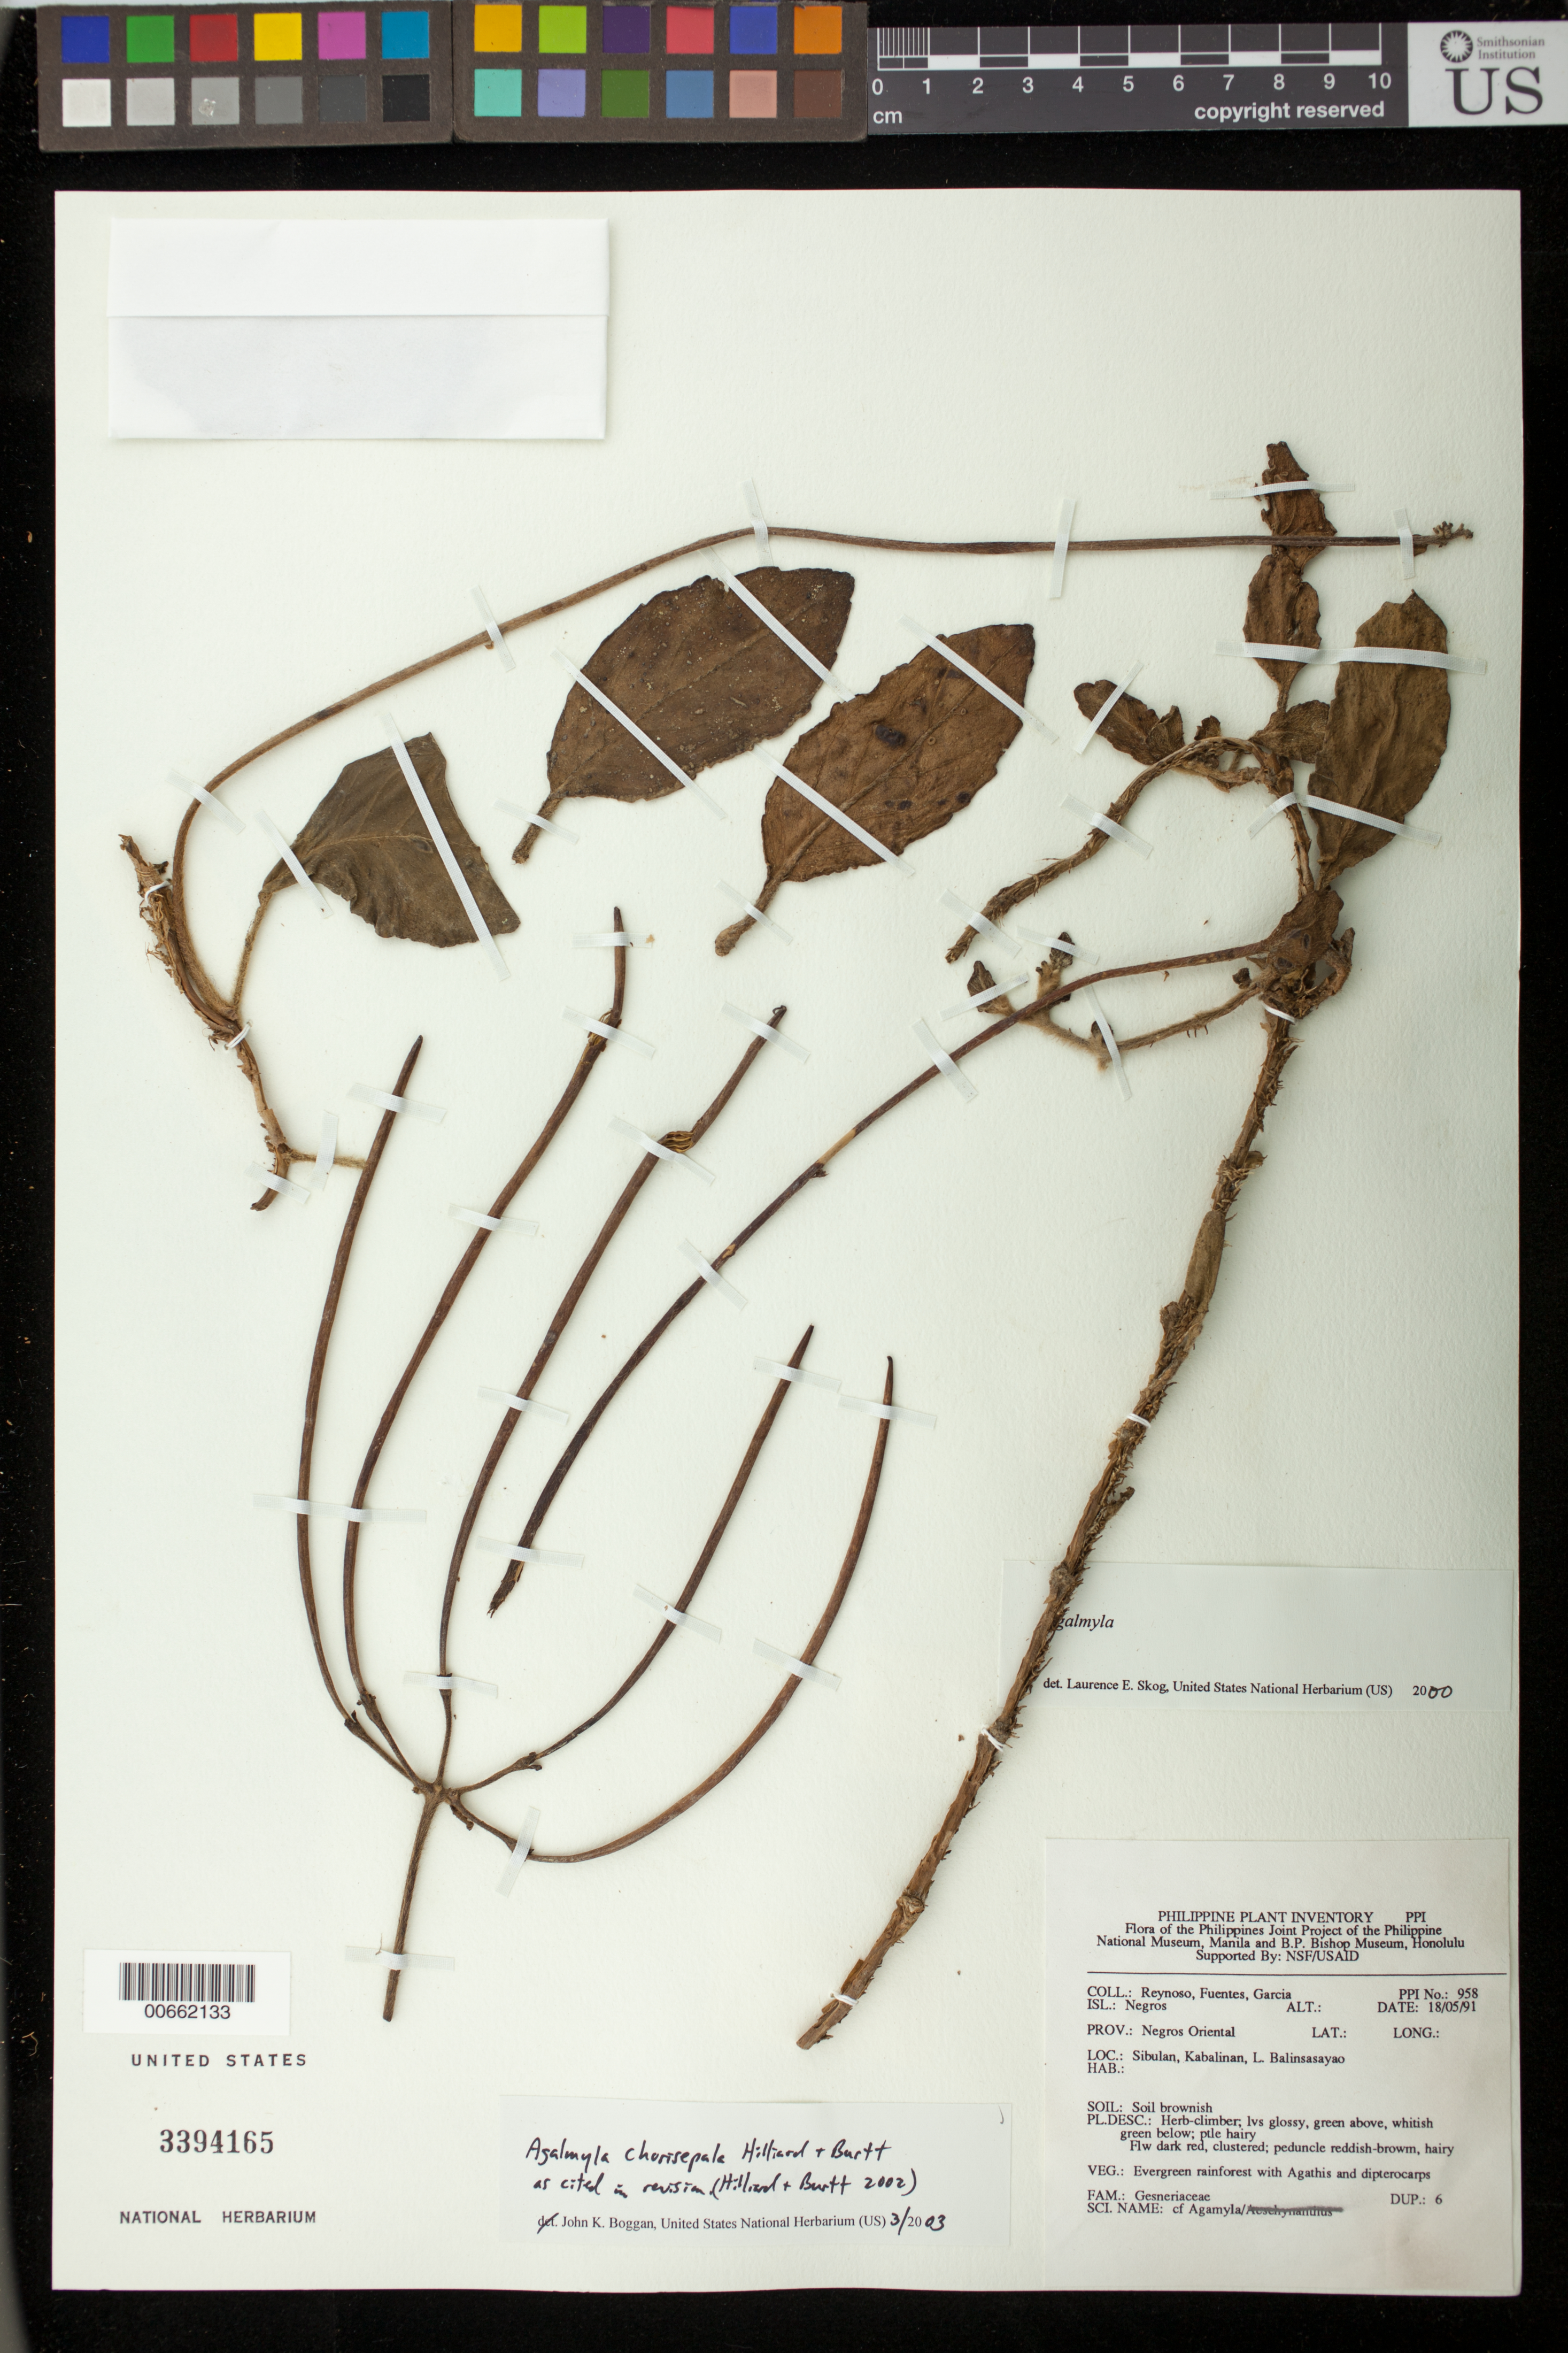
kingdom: Plantae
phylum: Tracheophyta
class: Magnoliopsida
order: Lamiales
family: Gesneriaceae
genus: Agalmyla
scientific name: Agalmyla chorisepala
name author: (C.B. Clarke) Hilliard & B.L. Burtt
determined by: Hilliard, O. M.; Burtt, B. L.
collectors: E. Reynoso, -. Fuentes & H. Garcia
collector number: PPI No. 958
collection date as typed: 18 May 1991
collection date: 1991-05-18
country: Philippines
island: Negros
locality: Prov. Negros Oriental; Sibulan, Kabalinan, L. Balinsasayao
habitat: Evergreen rainforest; soil brownish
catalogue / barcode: US 3394165